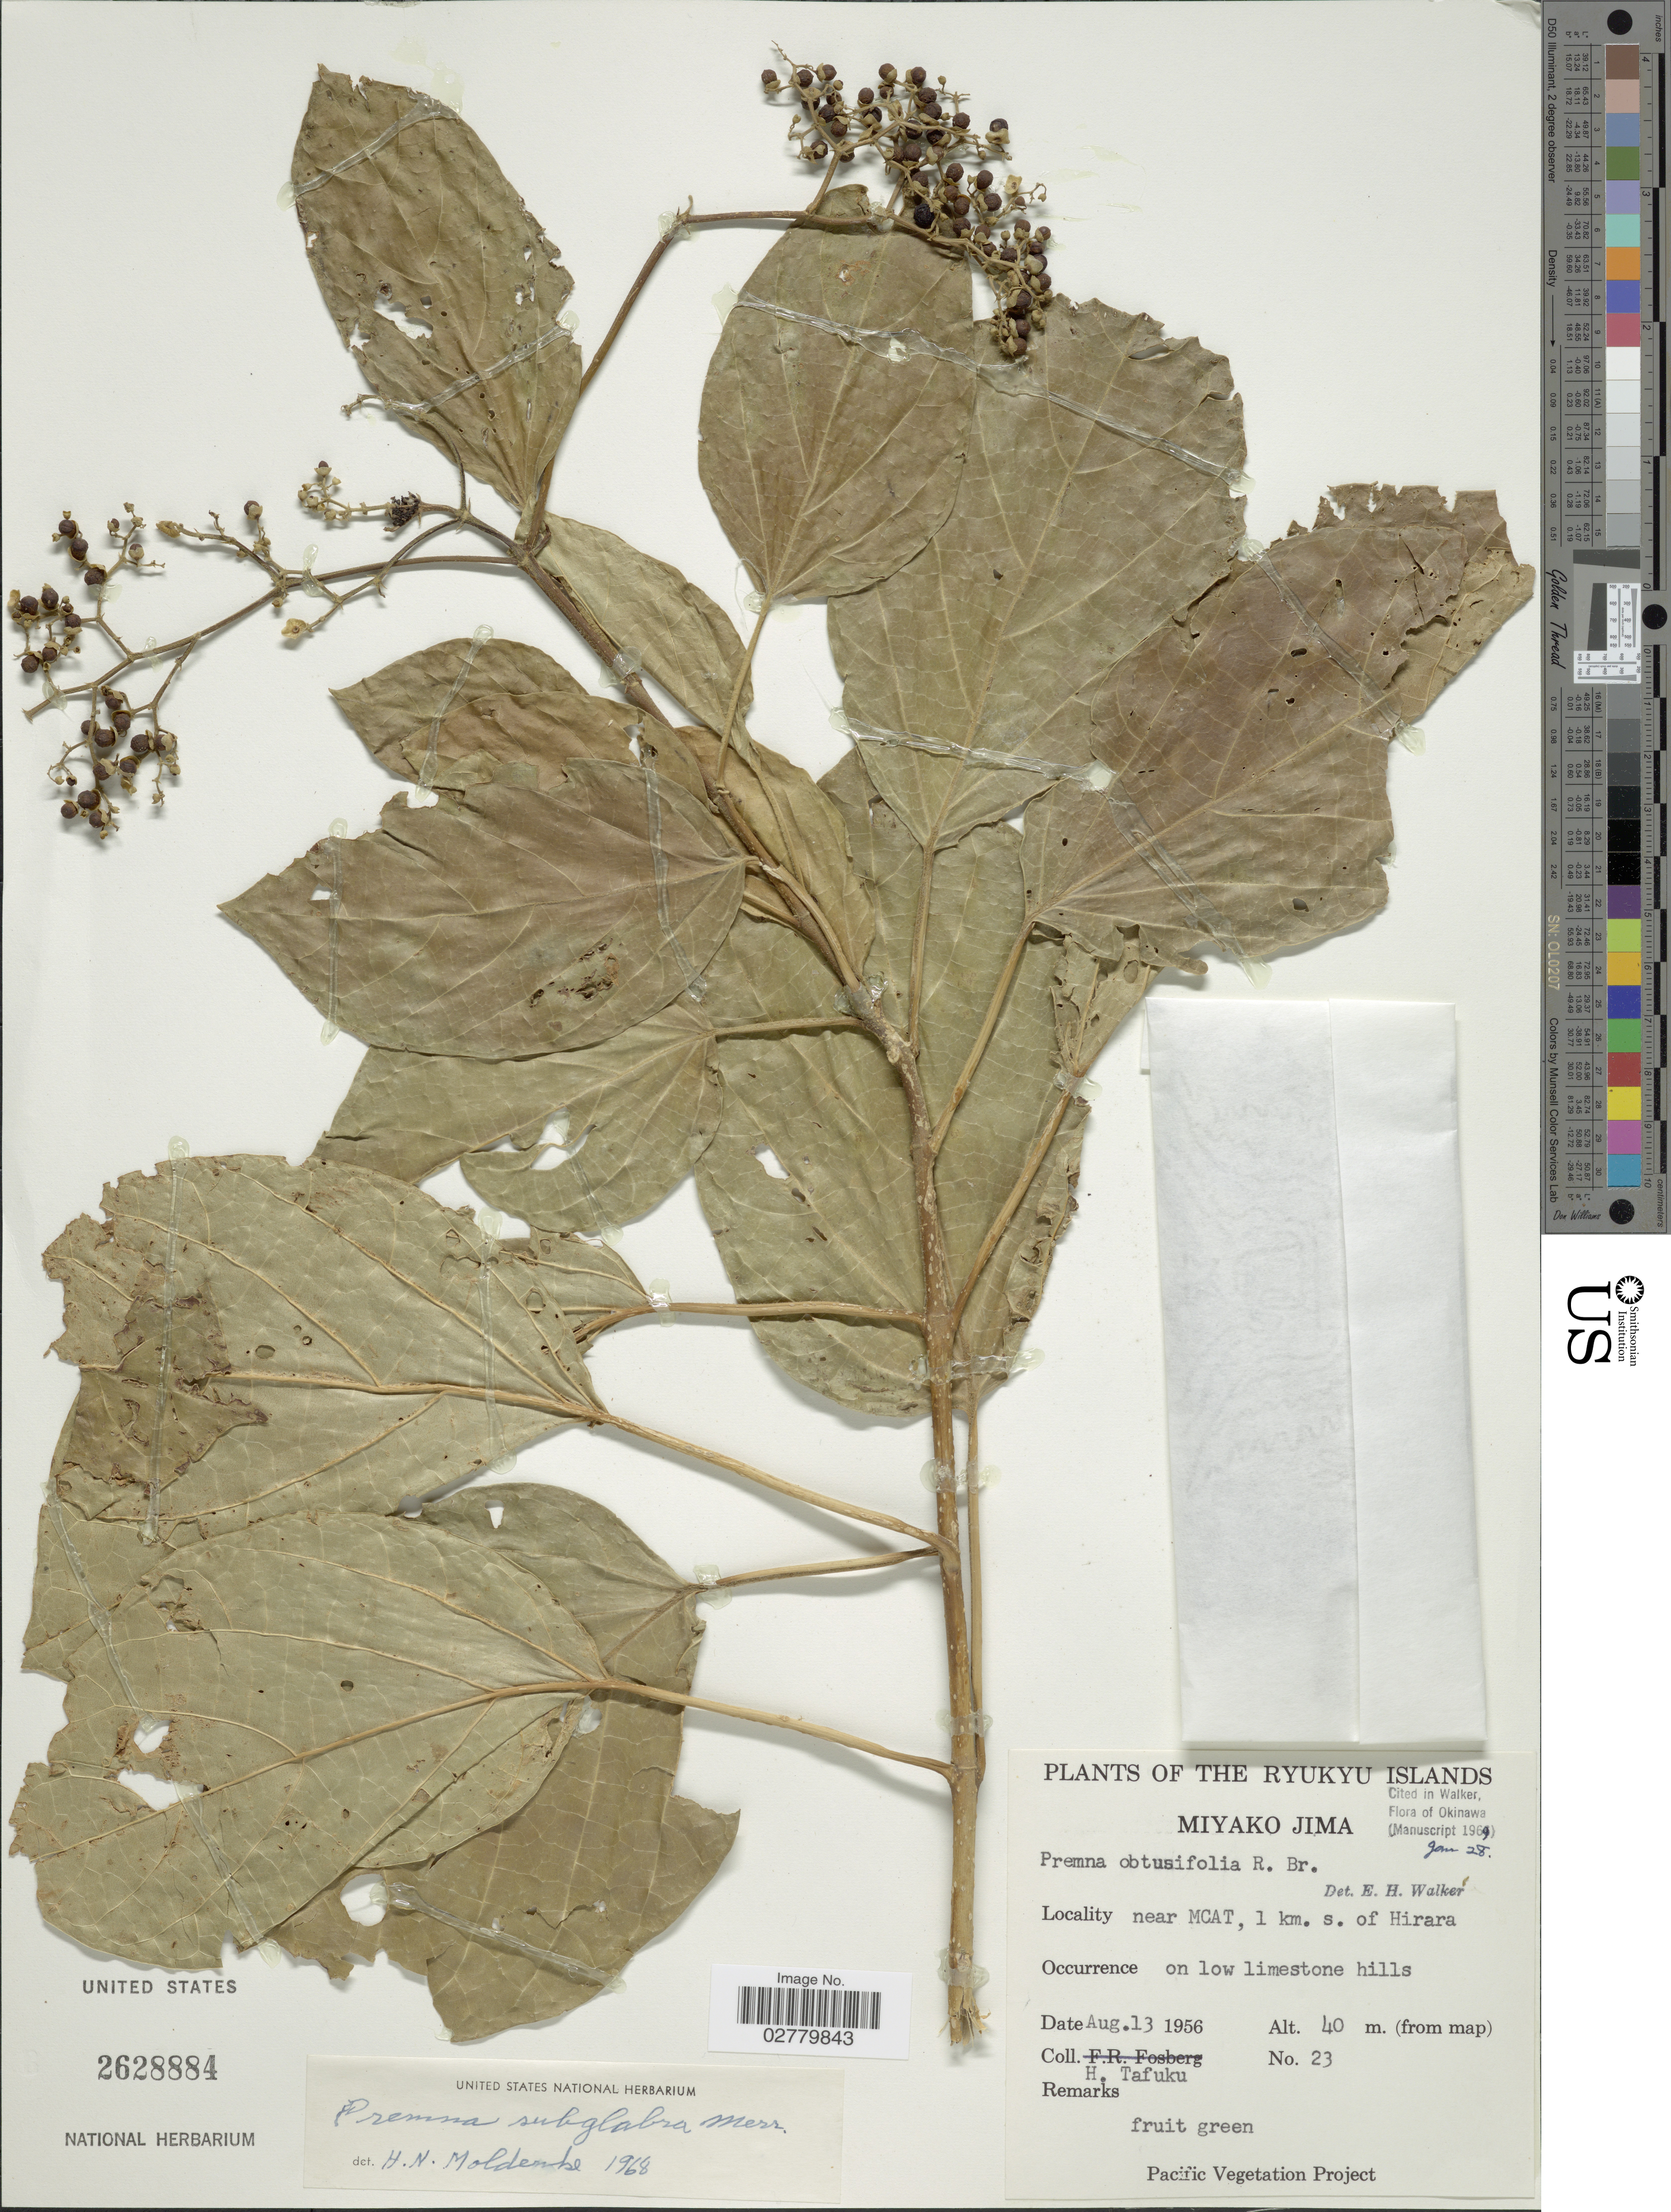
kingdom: Plantae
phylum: Tracheophyta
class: Magnoliopsida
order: Lamiales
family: Lamiaceae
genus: Premna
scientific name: Premna subglabra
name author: Merr.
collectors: H. Tafuku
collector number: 23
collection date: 1956-08-13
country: Japan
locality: The Ryukyu Islands. Miyako Jima, near MCAT, 1 km. s. of Hirara.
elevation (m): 40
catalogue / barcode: US 2628884